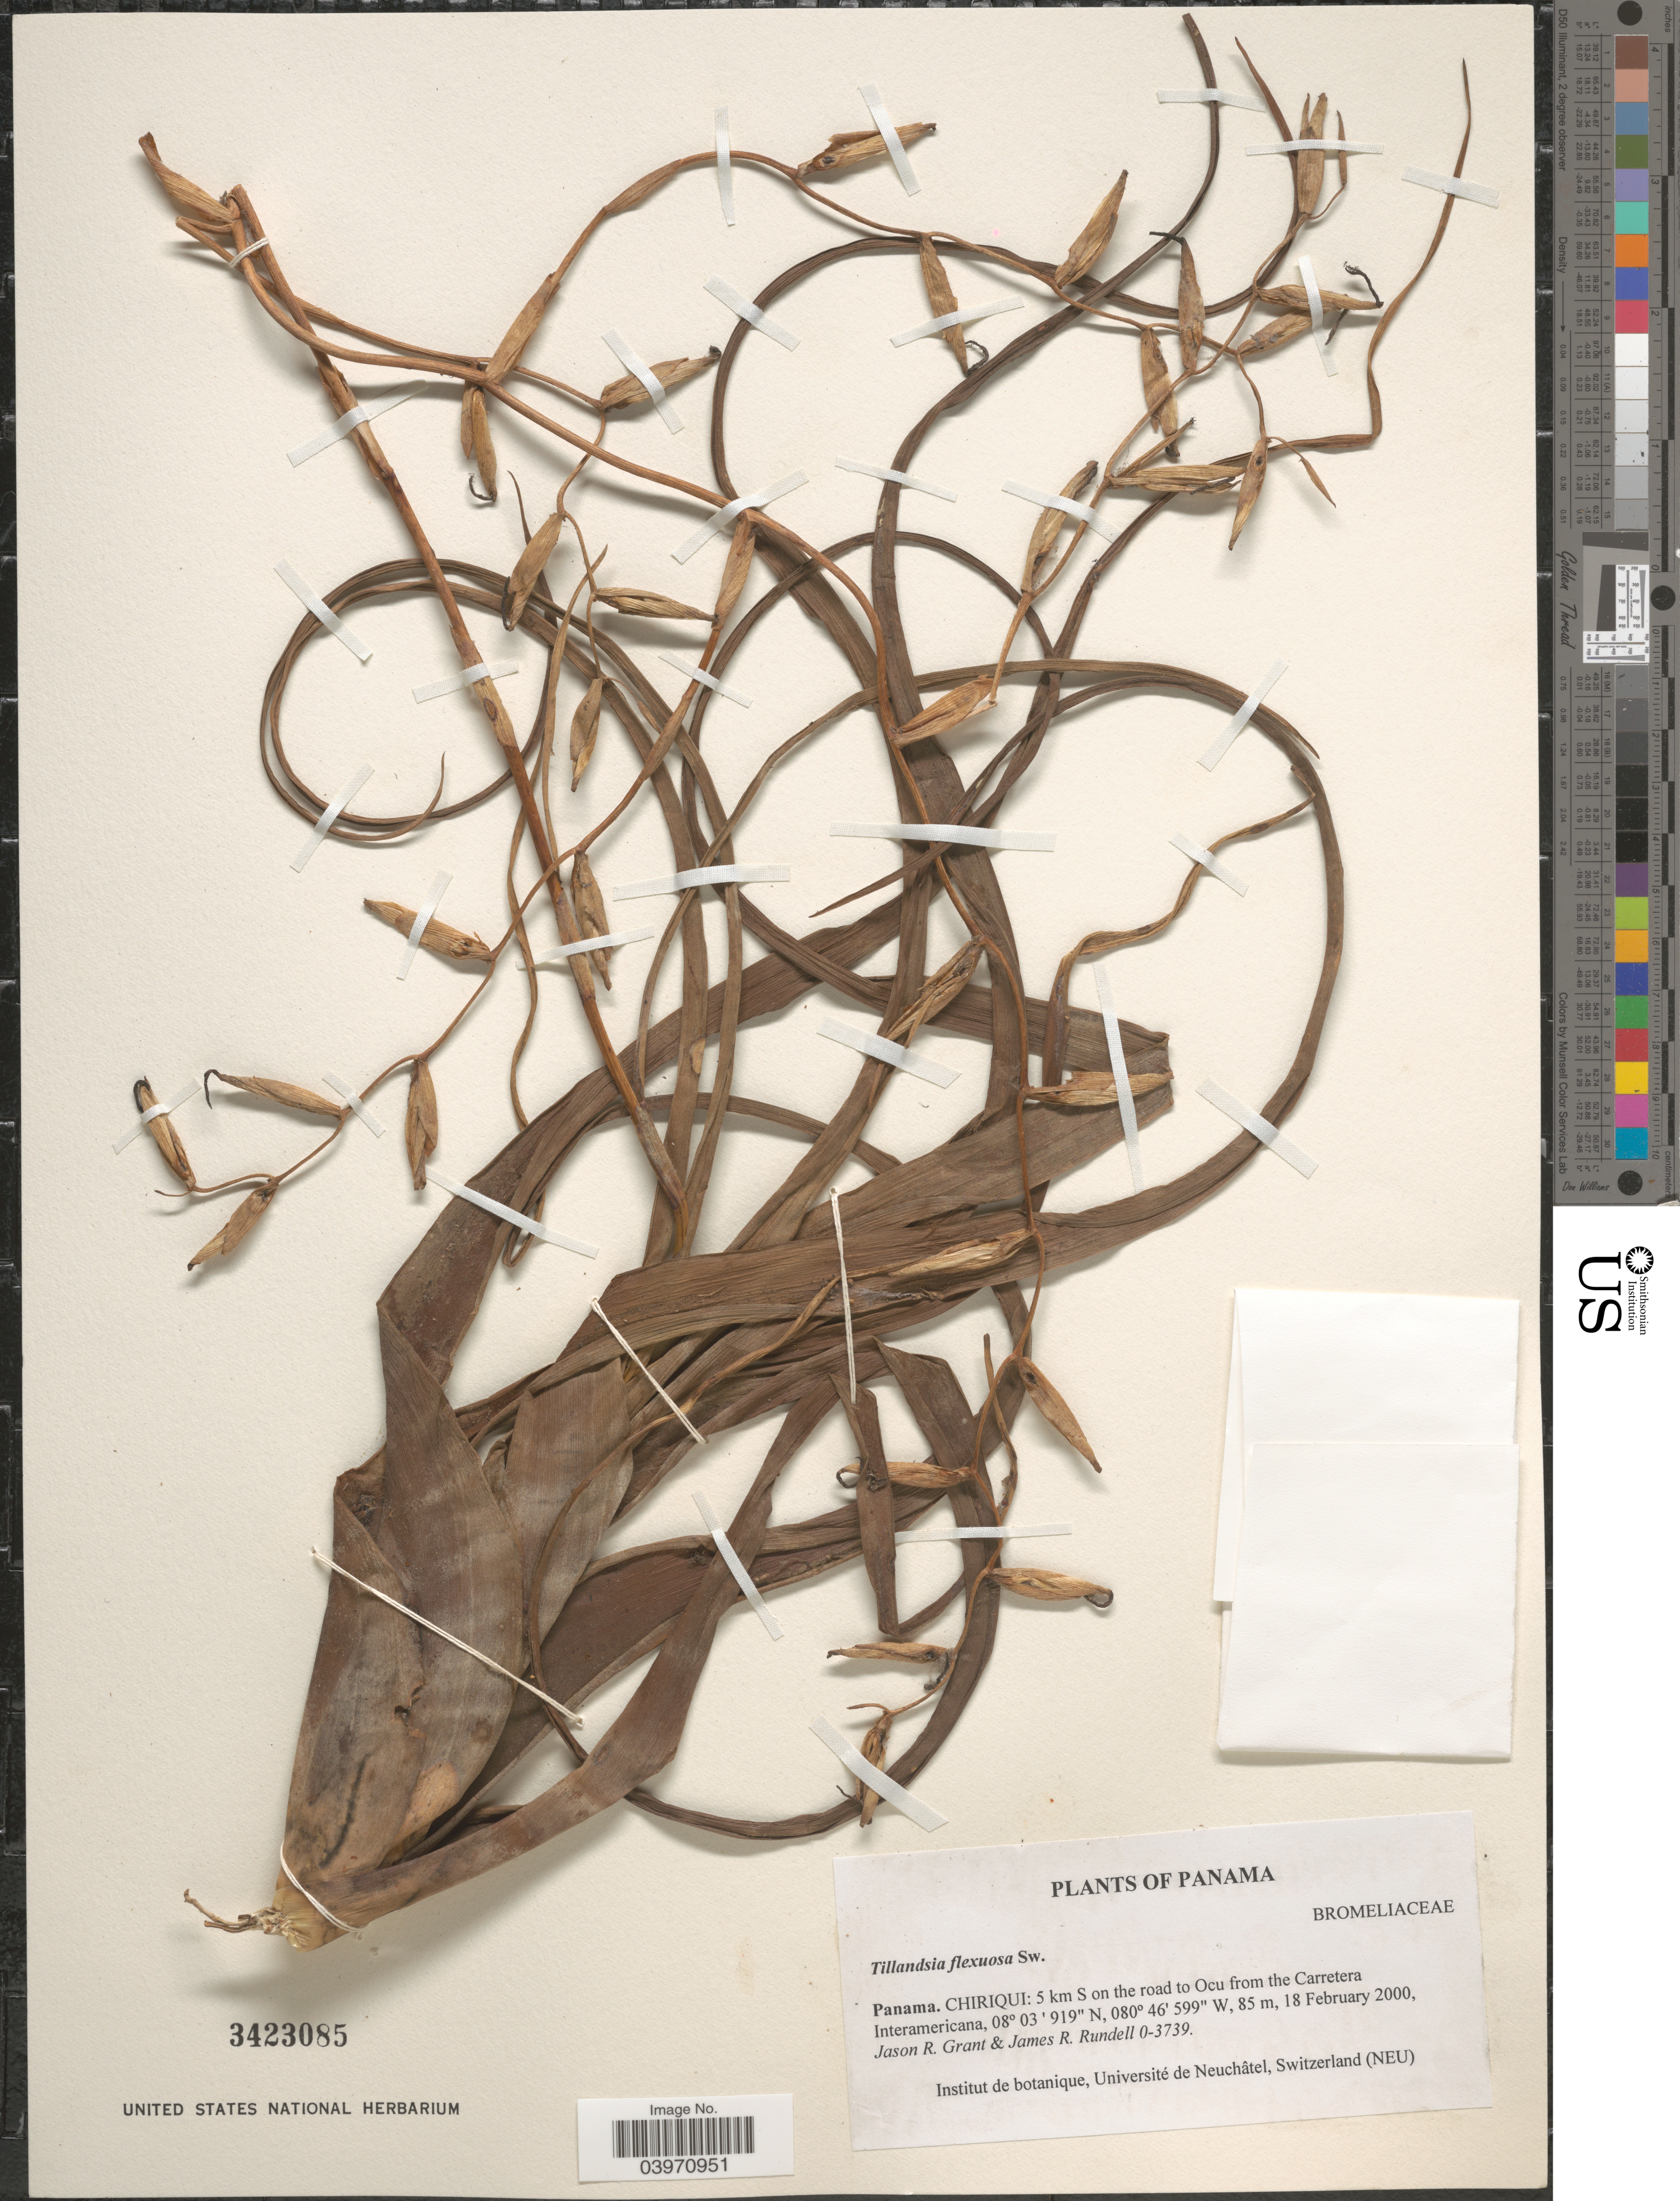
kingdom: Plantae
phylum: Tracheophyta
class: Liliopsida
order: Poales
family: Bromeliaceae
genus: Tillandsia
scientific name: Tillandsia flexuosa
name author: Sw.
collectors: J. R. Grant & J. R. Rundell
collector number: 0-3739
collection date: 2000-02-18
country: Panama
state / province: Chiriqui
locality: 5 km S on the road to Ocu from the Carretera Interamericana.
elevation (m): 85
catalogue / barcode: US 3423085